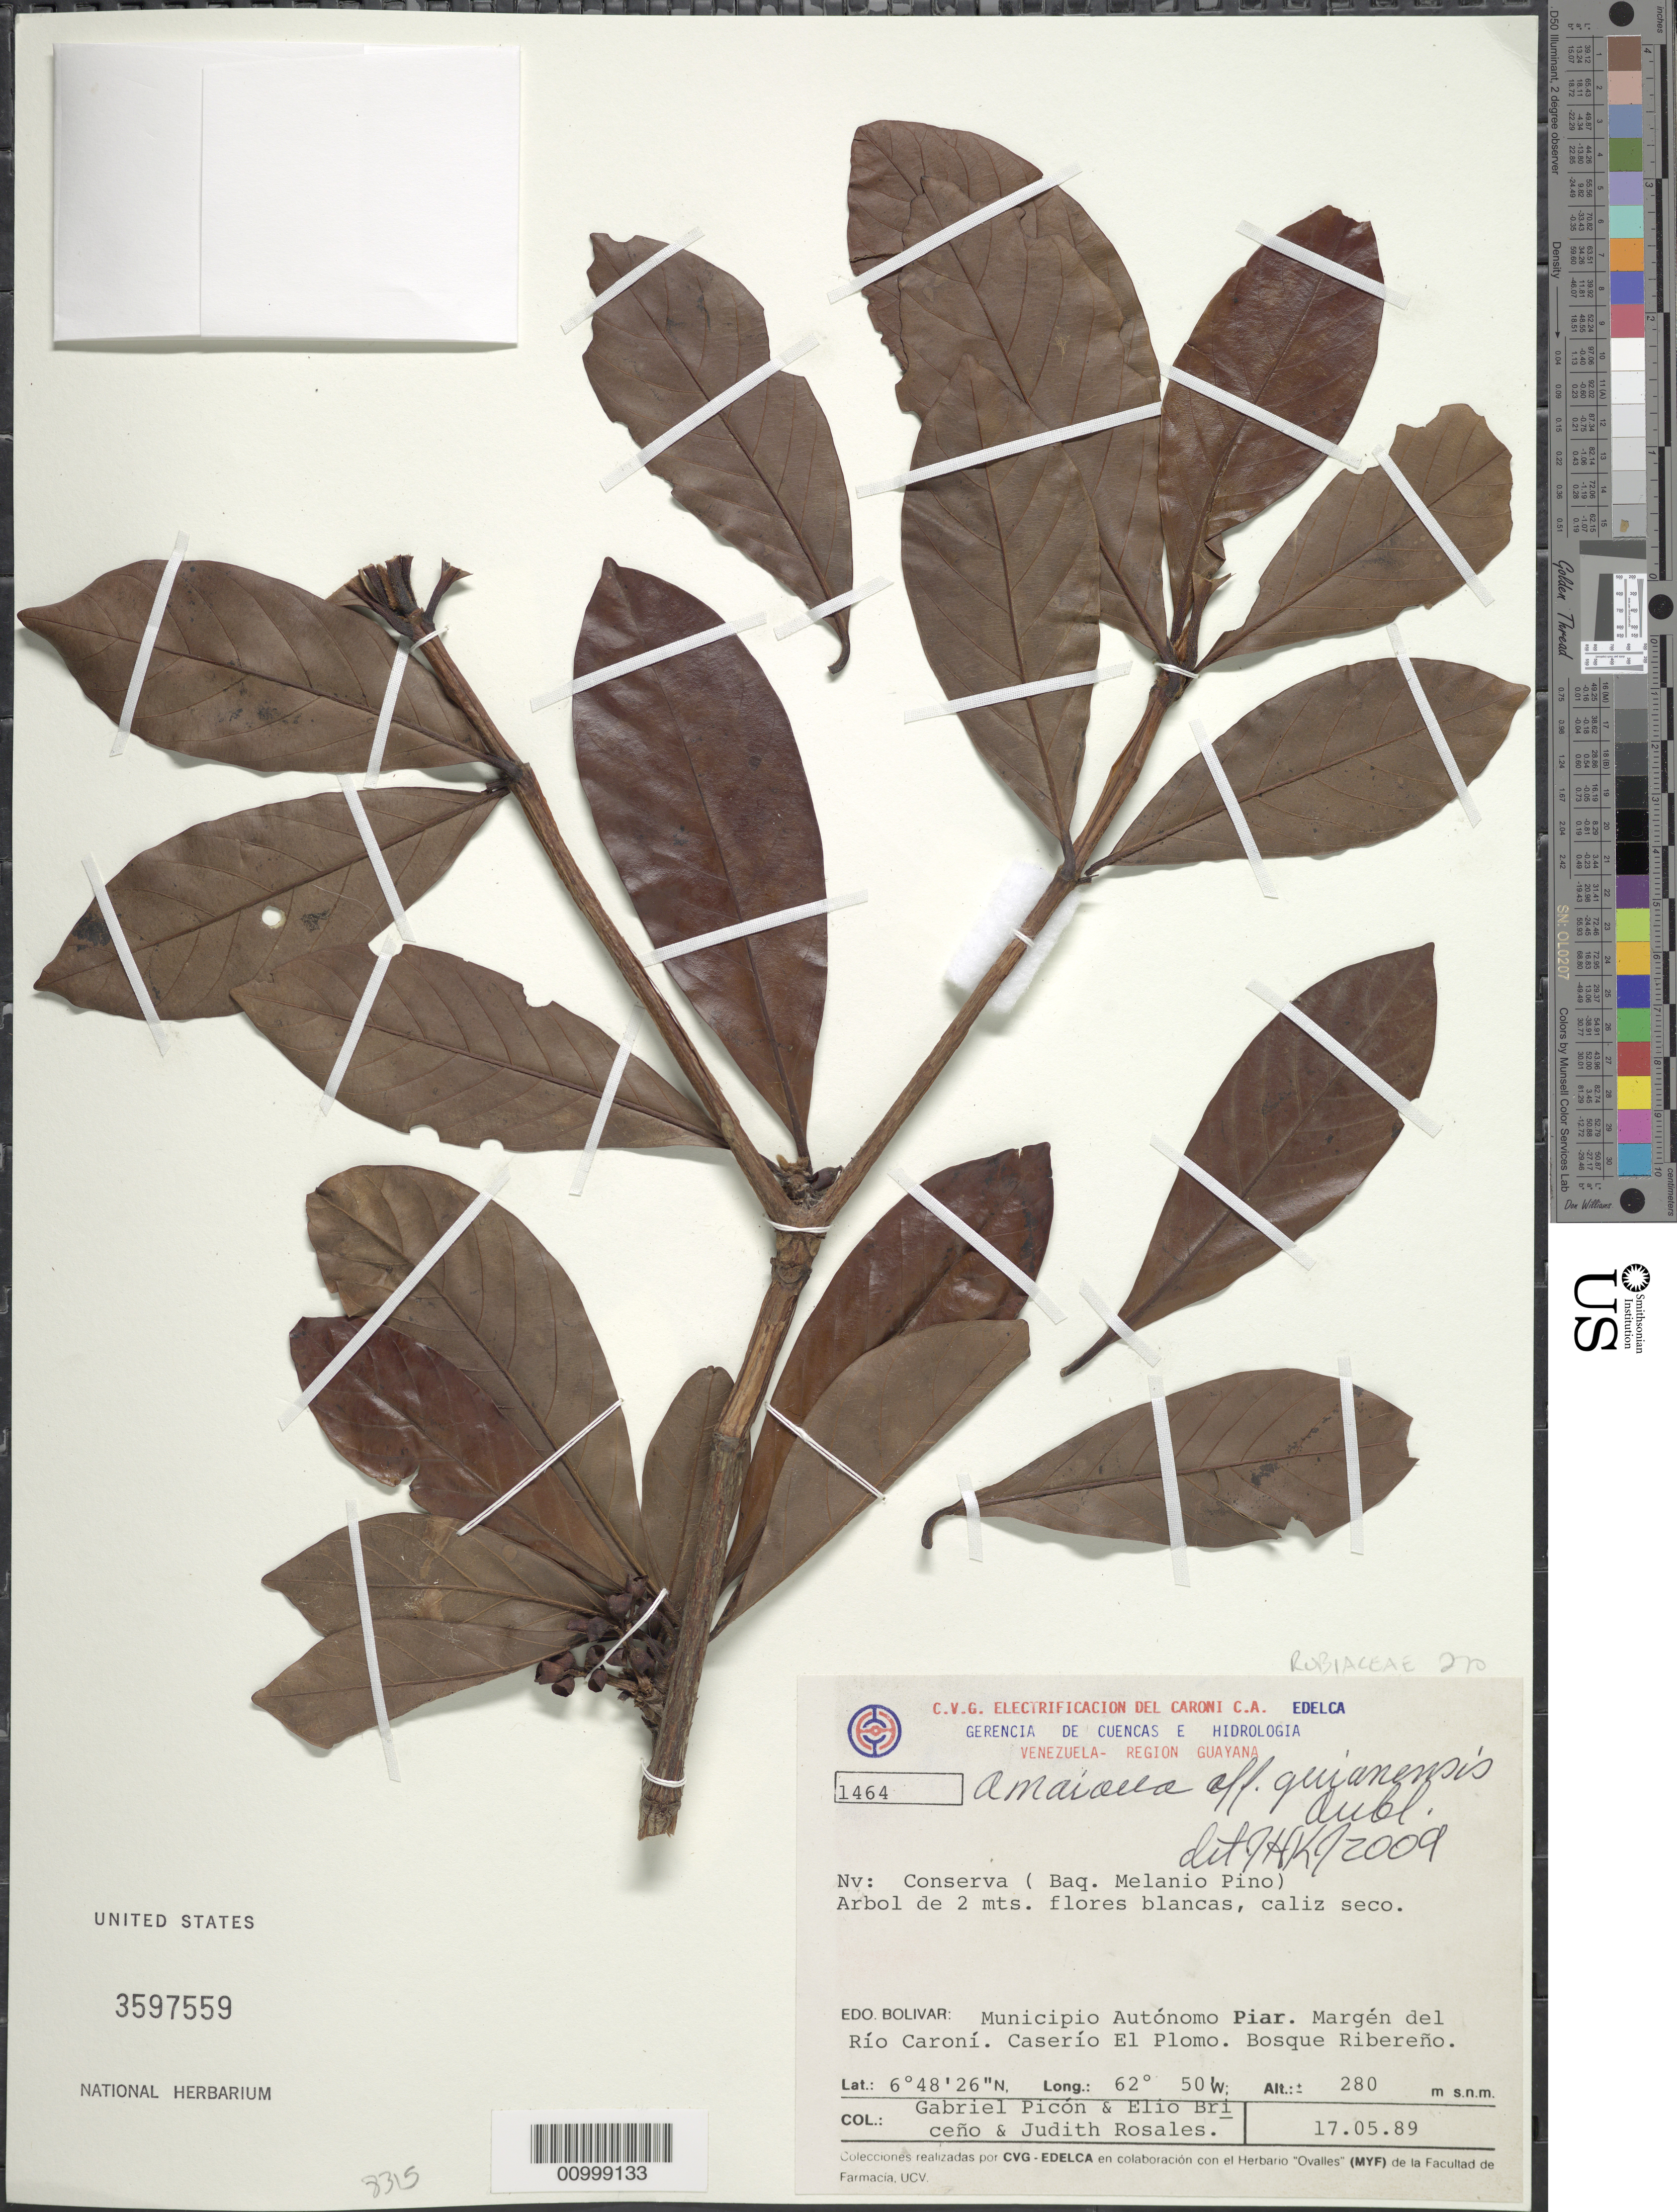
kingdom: Plantae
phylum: Tracheophyta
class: Magnoliopsida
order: Gentianales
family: Rubiaceae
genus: Amaioua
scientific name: Amaioua guianensis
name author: Aubl.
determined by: Kirkbride, J. H.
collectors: G. Picón Navas, E. Briceno & J. Rosales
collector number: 1464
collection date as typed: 17-May-89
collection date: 1989-05-17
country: Venezuela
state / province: Bolívar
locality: Municipio Autonomo Piar. Margen del Rio Caroni. Caserio El Plomo.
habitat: Bosque Ribereno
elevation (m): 280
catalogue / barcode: US 3597559